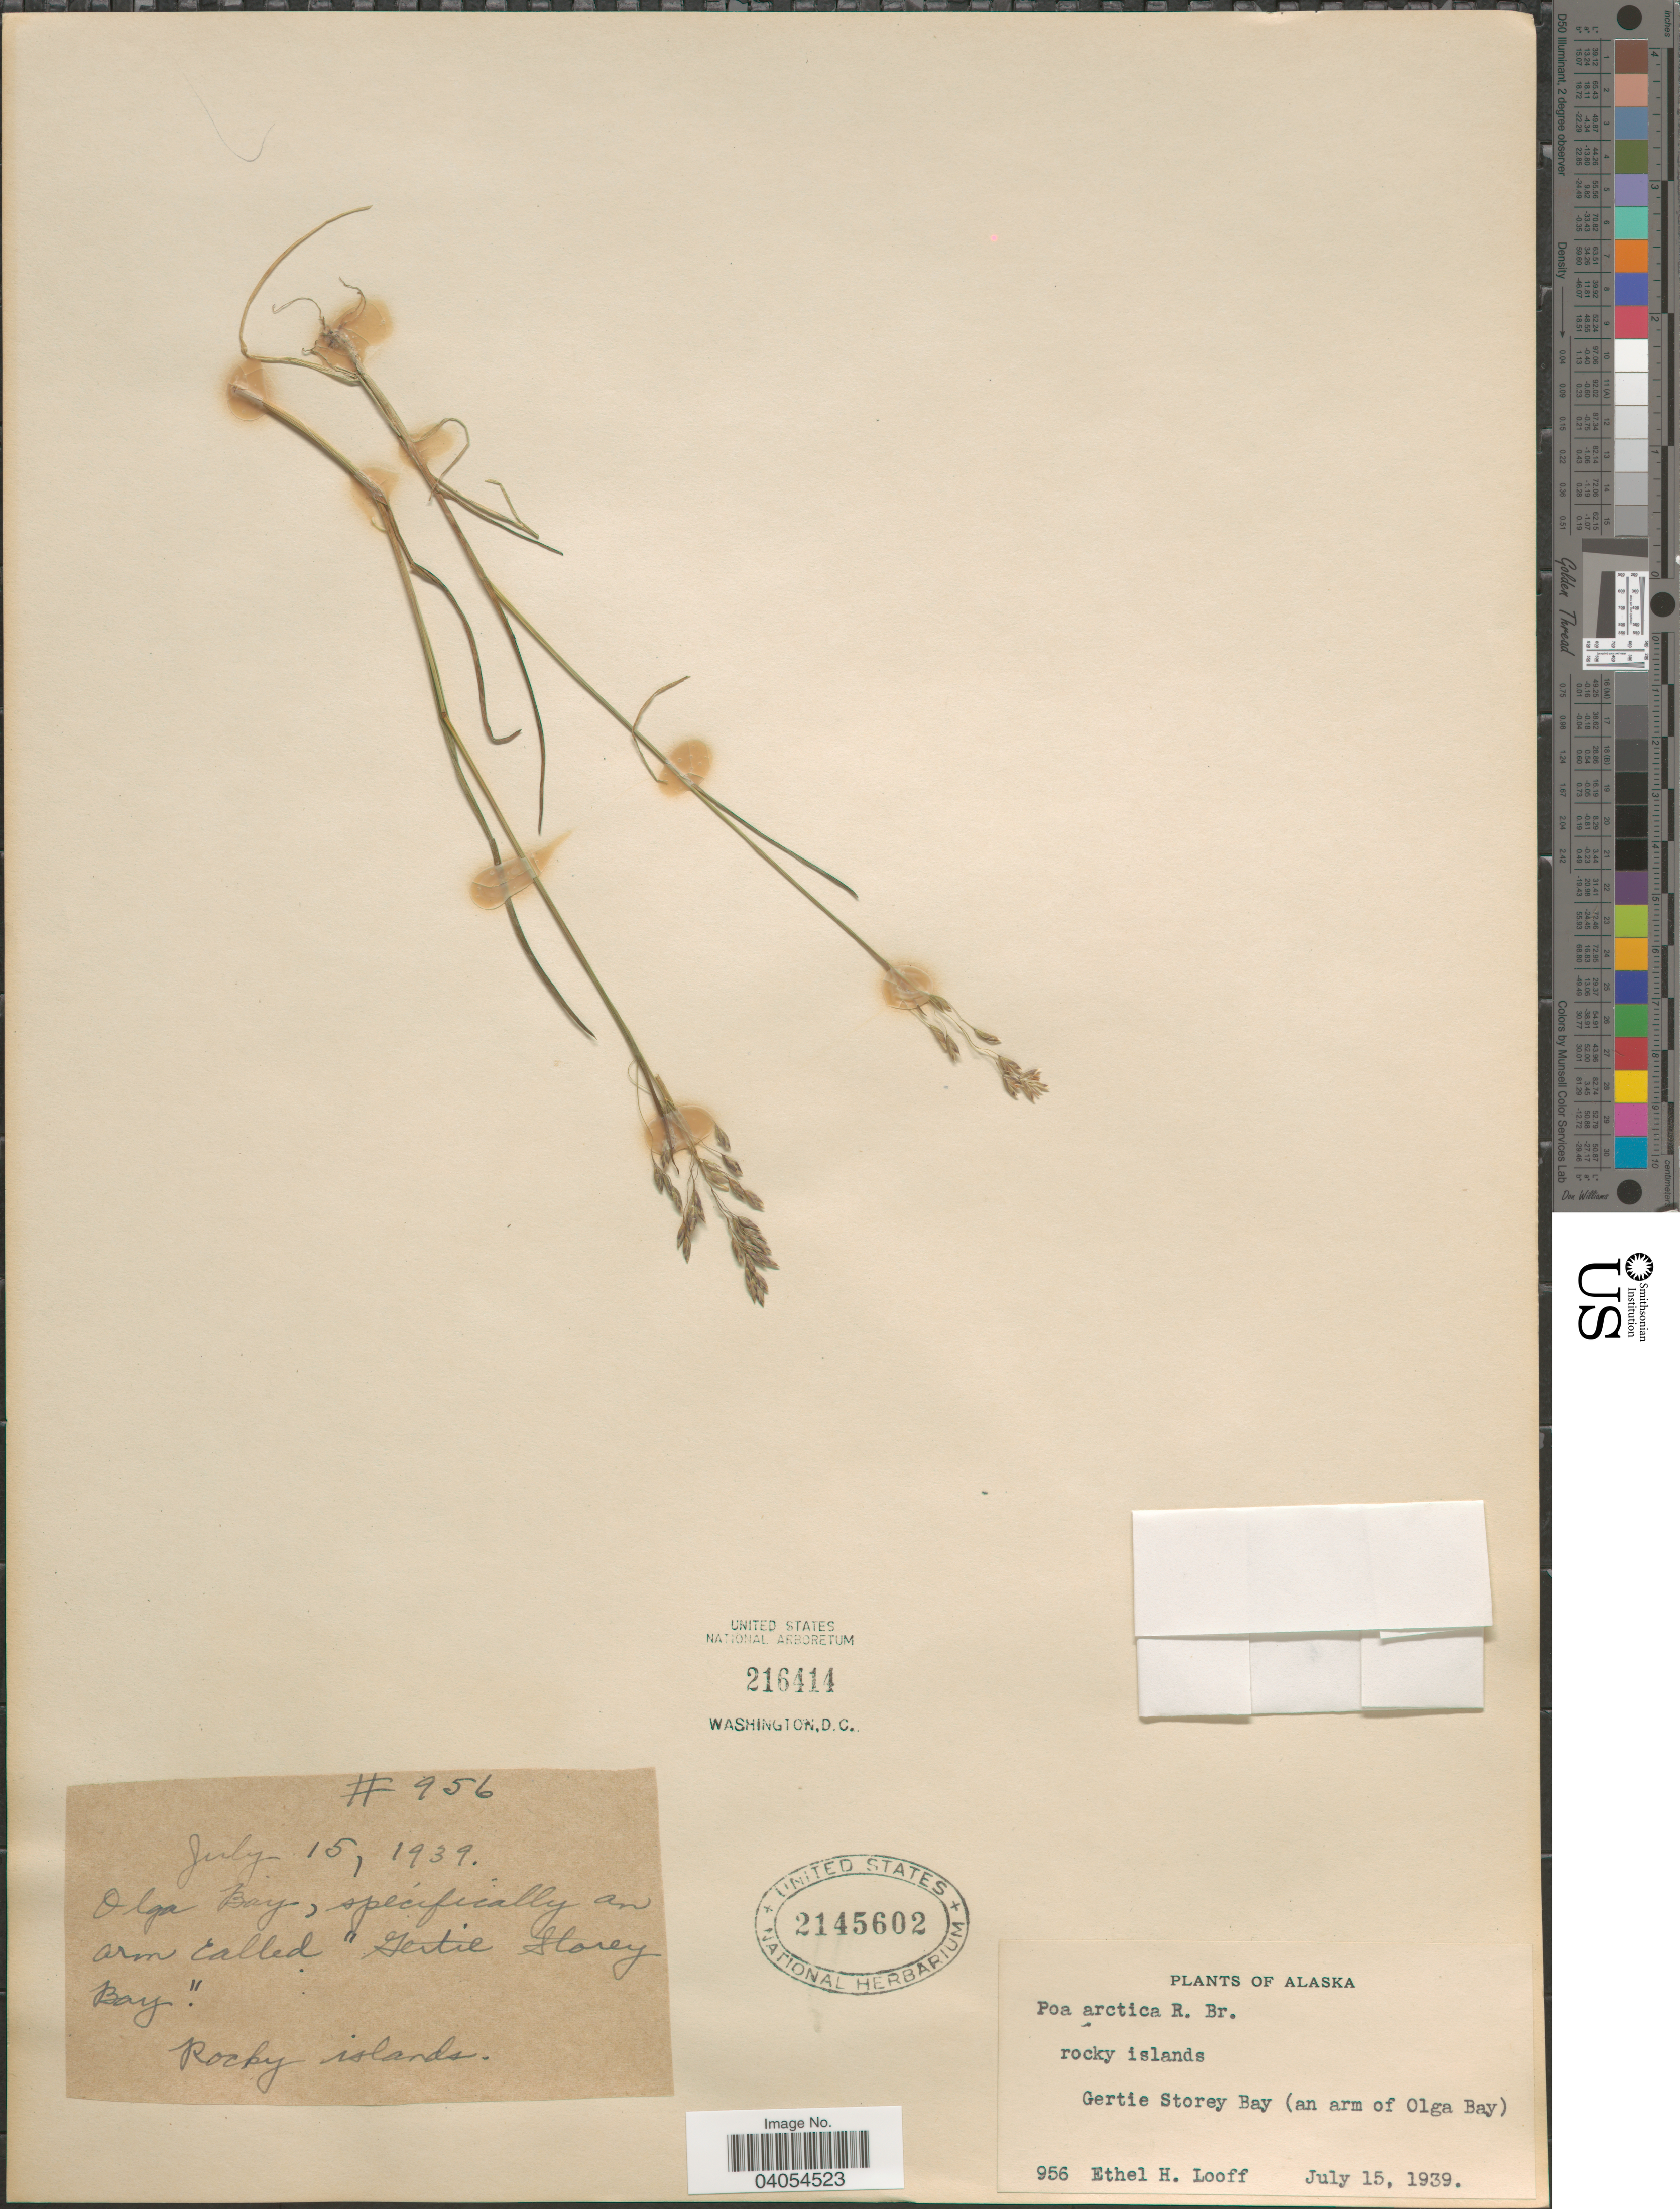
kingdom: Plantae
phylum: Tracheophyta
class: Liliopsida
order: Poales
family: Poaceae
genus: Poa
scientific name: Poa arctica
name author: R. Br.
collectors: E. Looff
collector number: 956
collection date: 1939-07-15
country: United States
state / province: Alaska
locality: Rocky islands. Gertie Storey Bay (an arm of Olga Bay). Olga Bay, specifically an arm called "Gertie Storey Bay".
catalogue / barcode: US 2145602